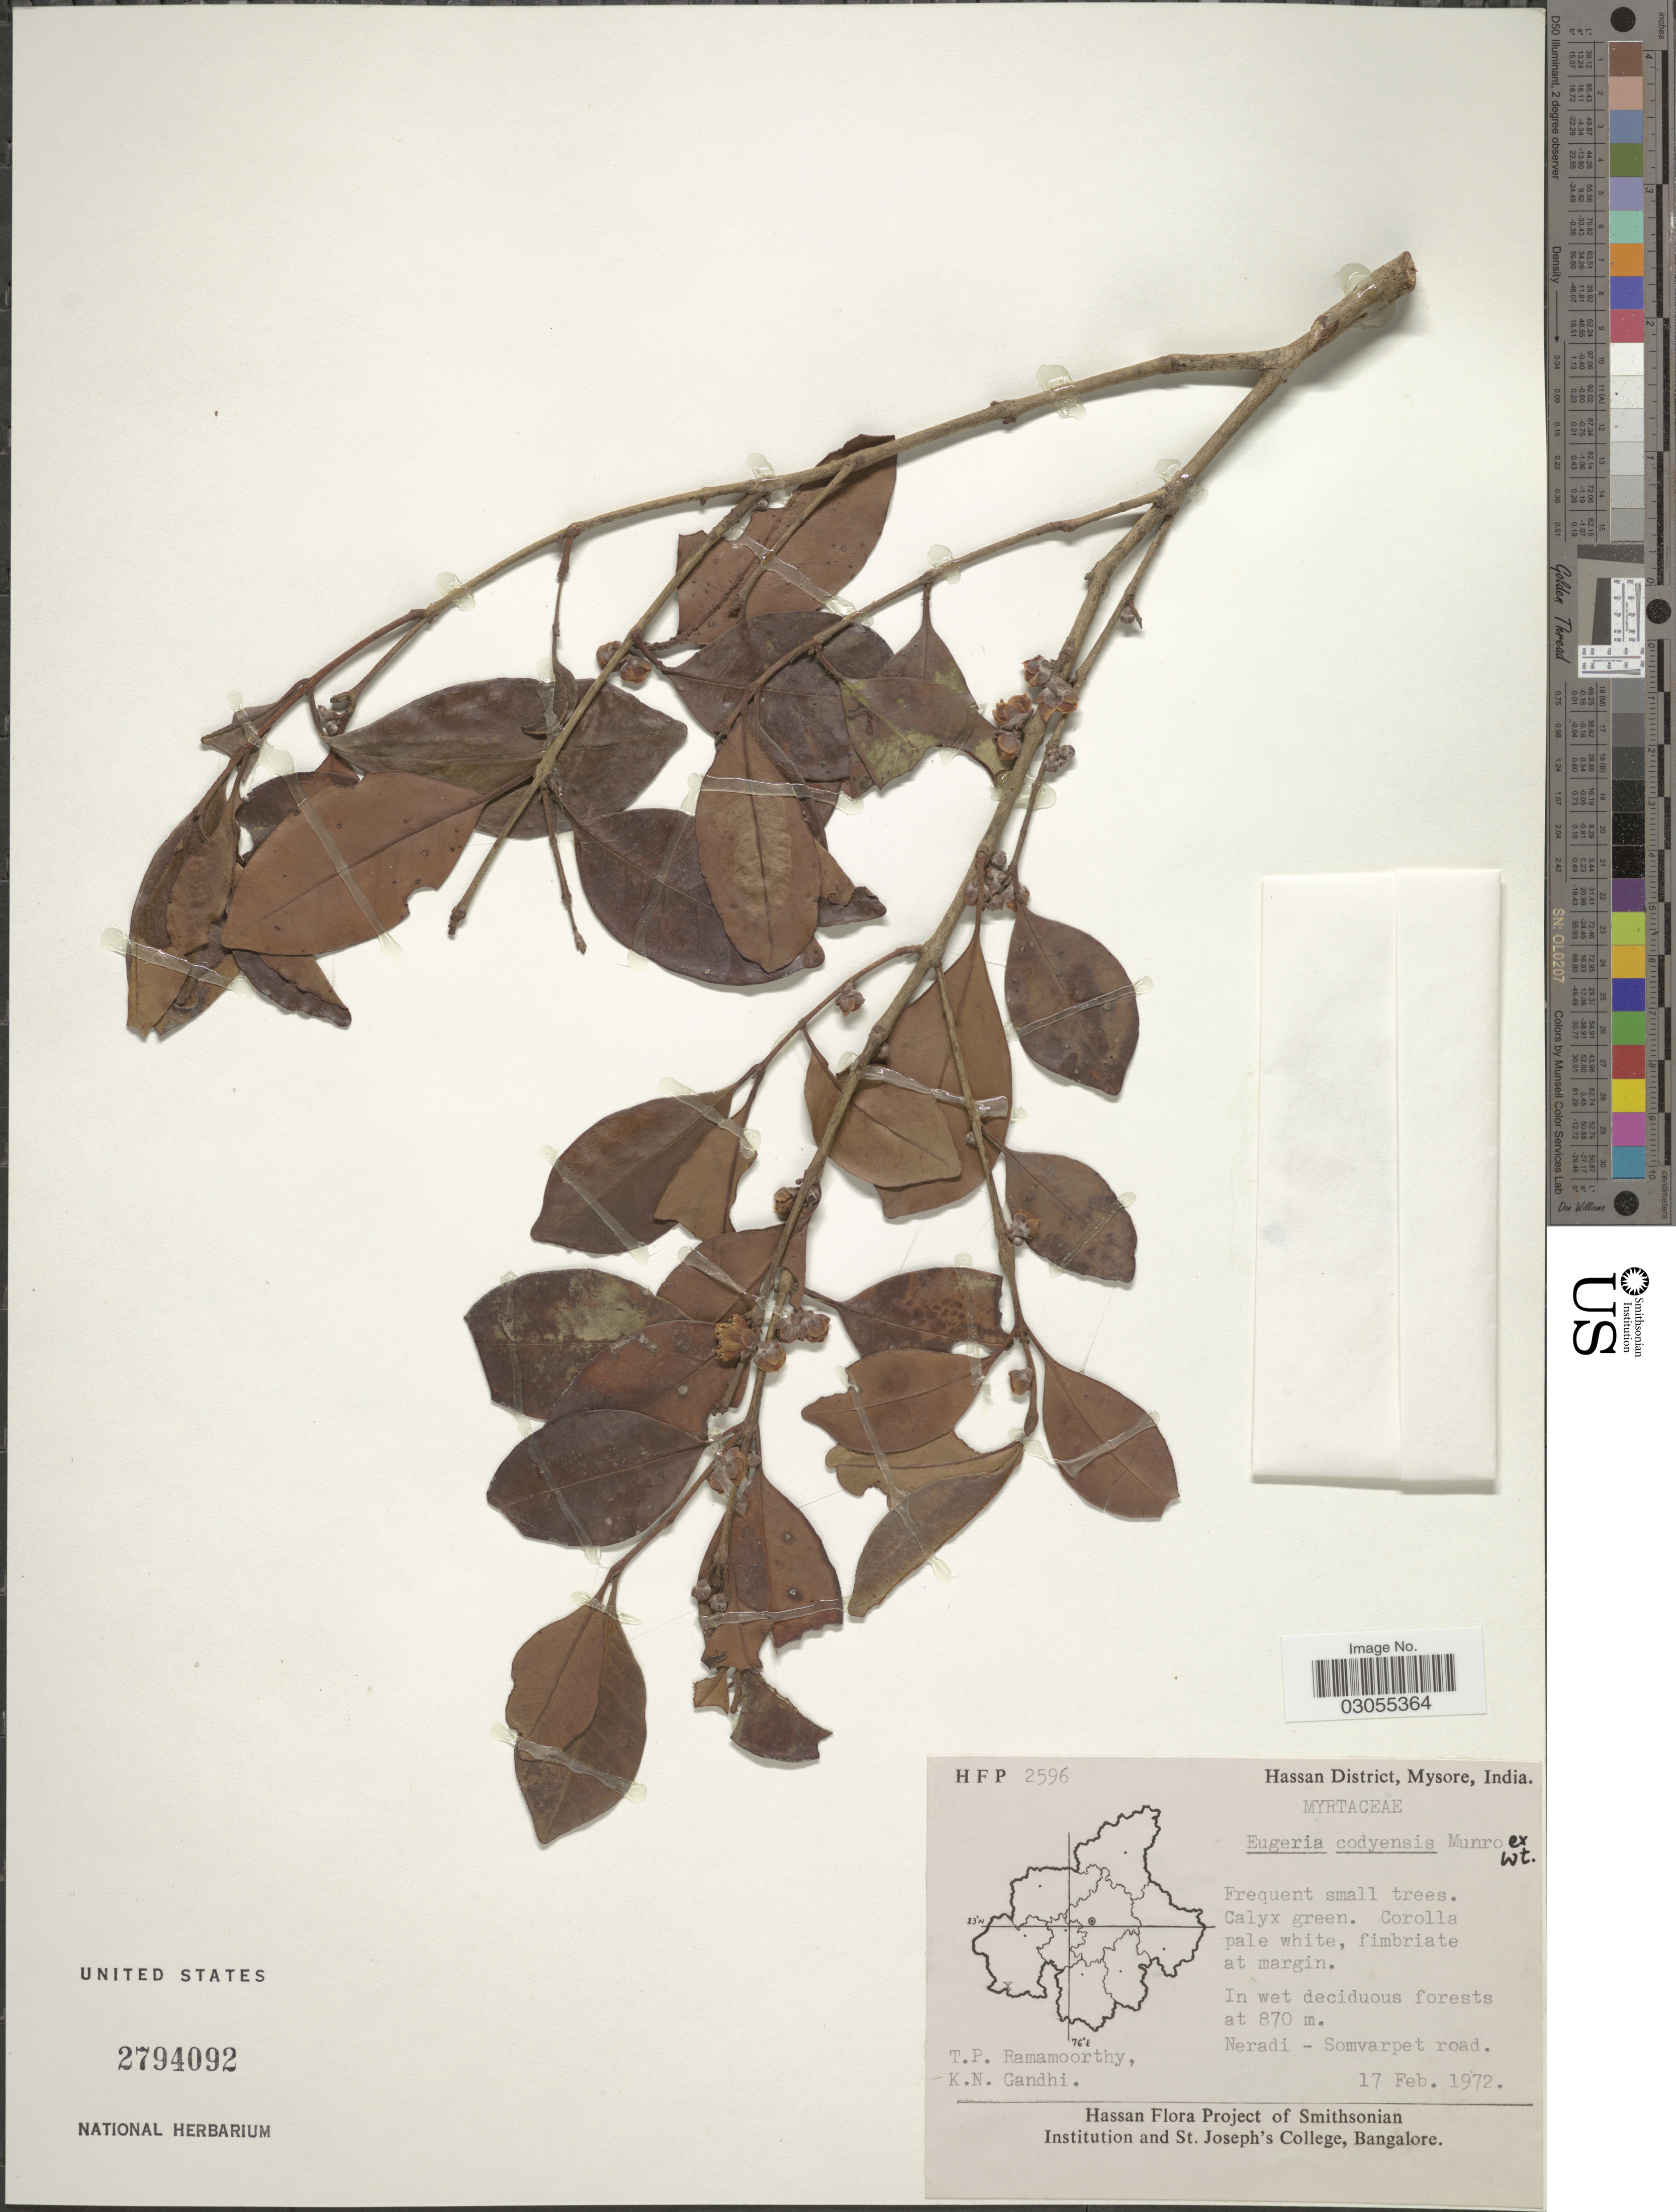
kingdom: Plantae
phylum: Tracheophyta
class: Magnoliopsida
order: Myrtales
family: Myrtaceae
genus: Eugenia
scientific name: Eugenia codyensis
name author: Munro ex Wight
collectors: T. P. Ramamoorthy & K. N. Gandhi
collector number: HFP 2596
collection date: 1972-02-17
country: India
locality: Hassan District, Mysore. In wet deciduous forests at 870 m. Neradi- Somvarpet road.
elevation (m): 870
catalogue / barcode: US 2794092